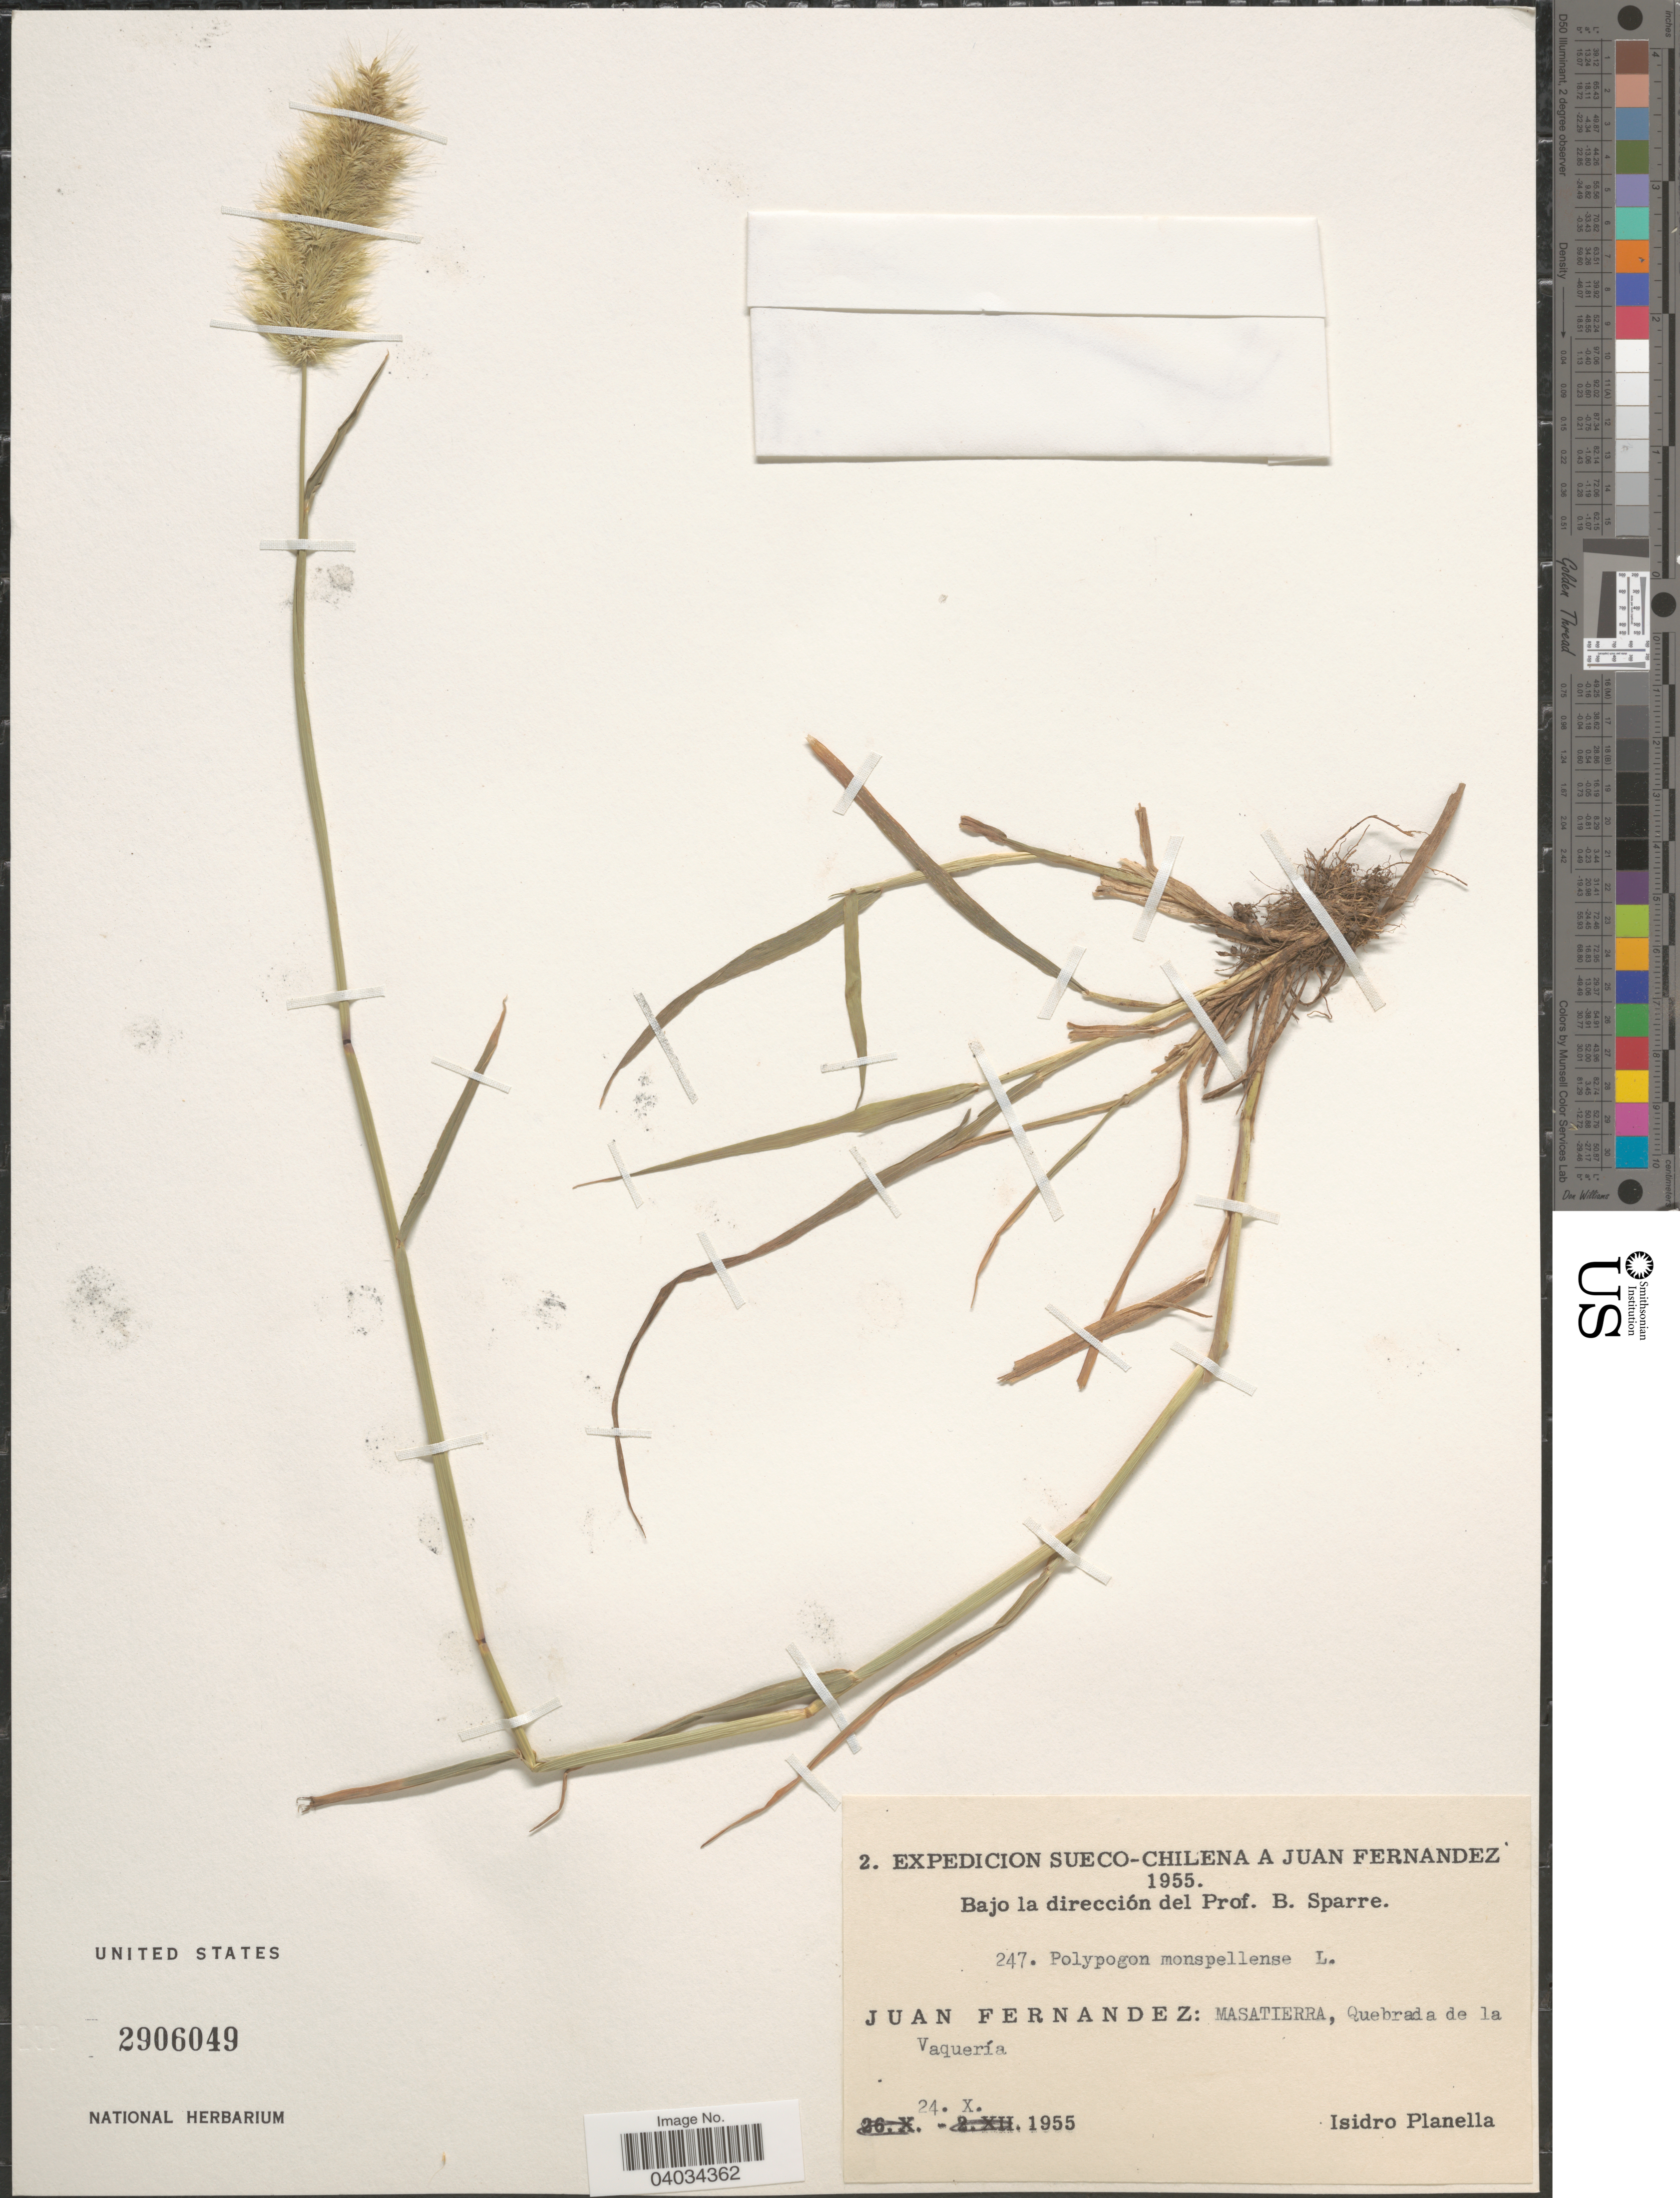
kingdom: Plantae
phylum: Tracheophyta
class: Liliopsida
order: Poales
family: Poaceae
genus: Polypogon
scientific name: Polypogon monspeliensis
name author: (L.) Desf.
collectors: I. Planella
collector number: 247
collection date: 1955-10-24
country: Chile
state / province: Valparaíso (V)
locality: Juan Fernandez: Masatierra, Quebrada de la Vaquería.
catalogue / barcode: US 2906049